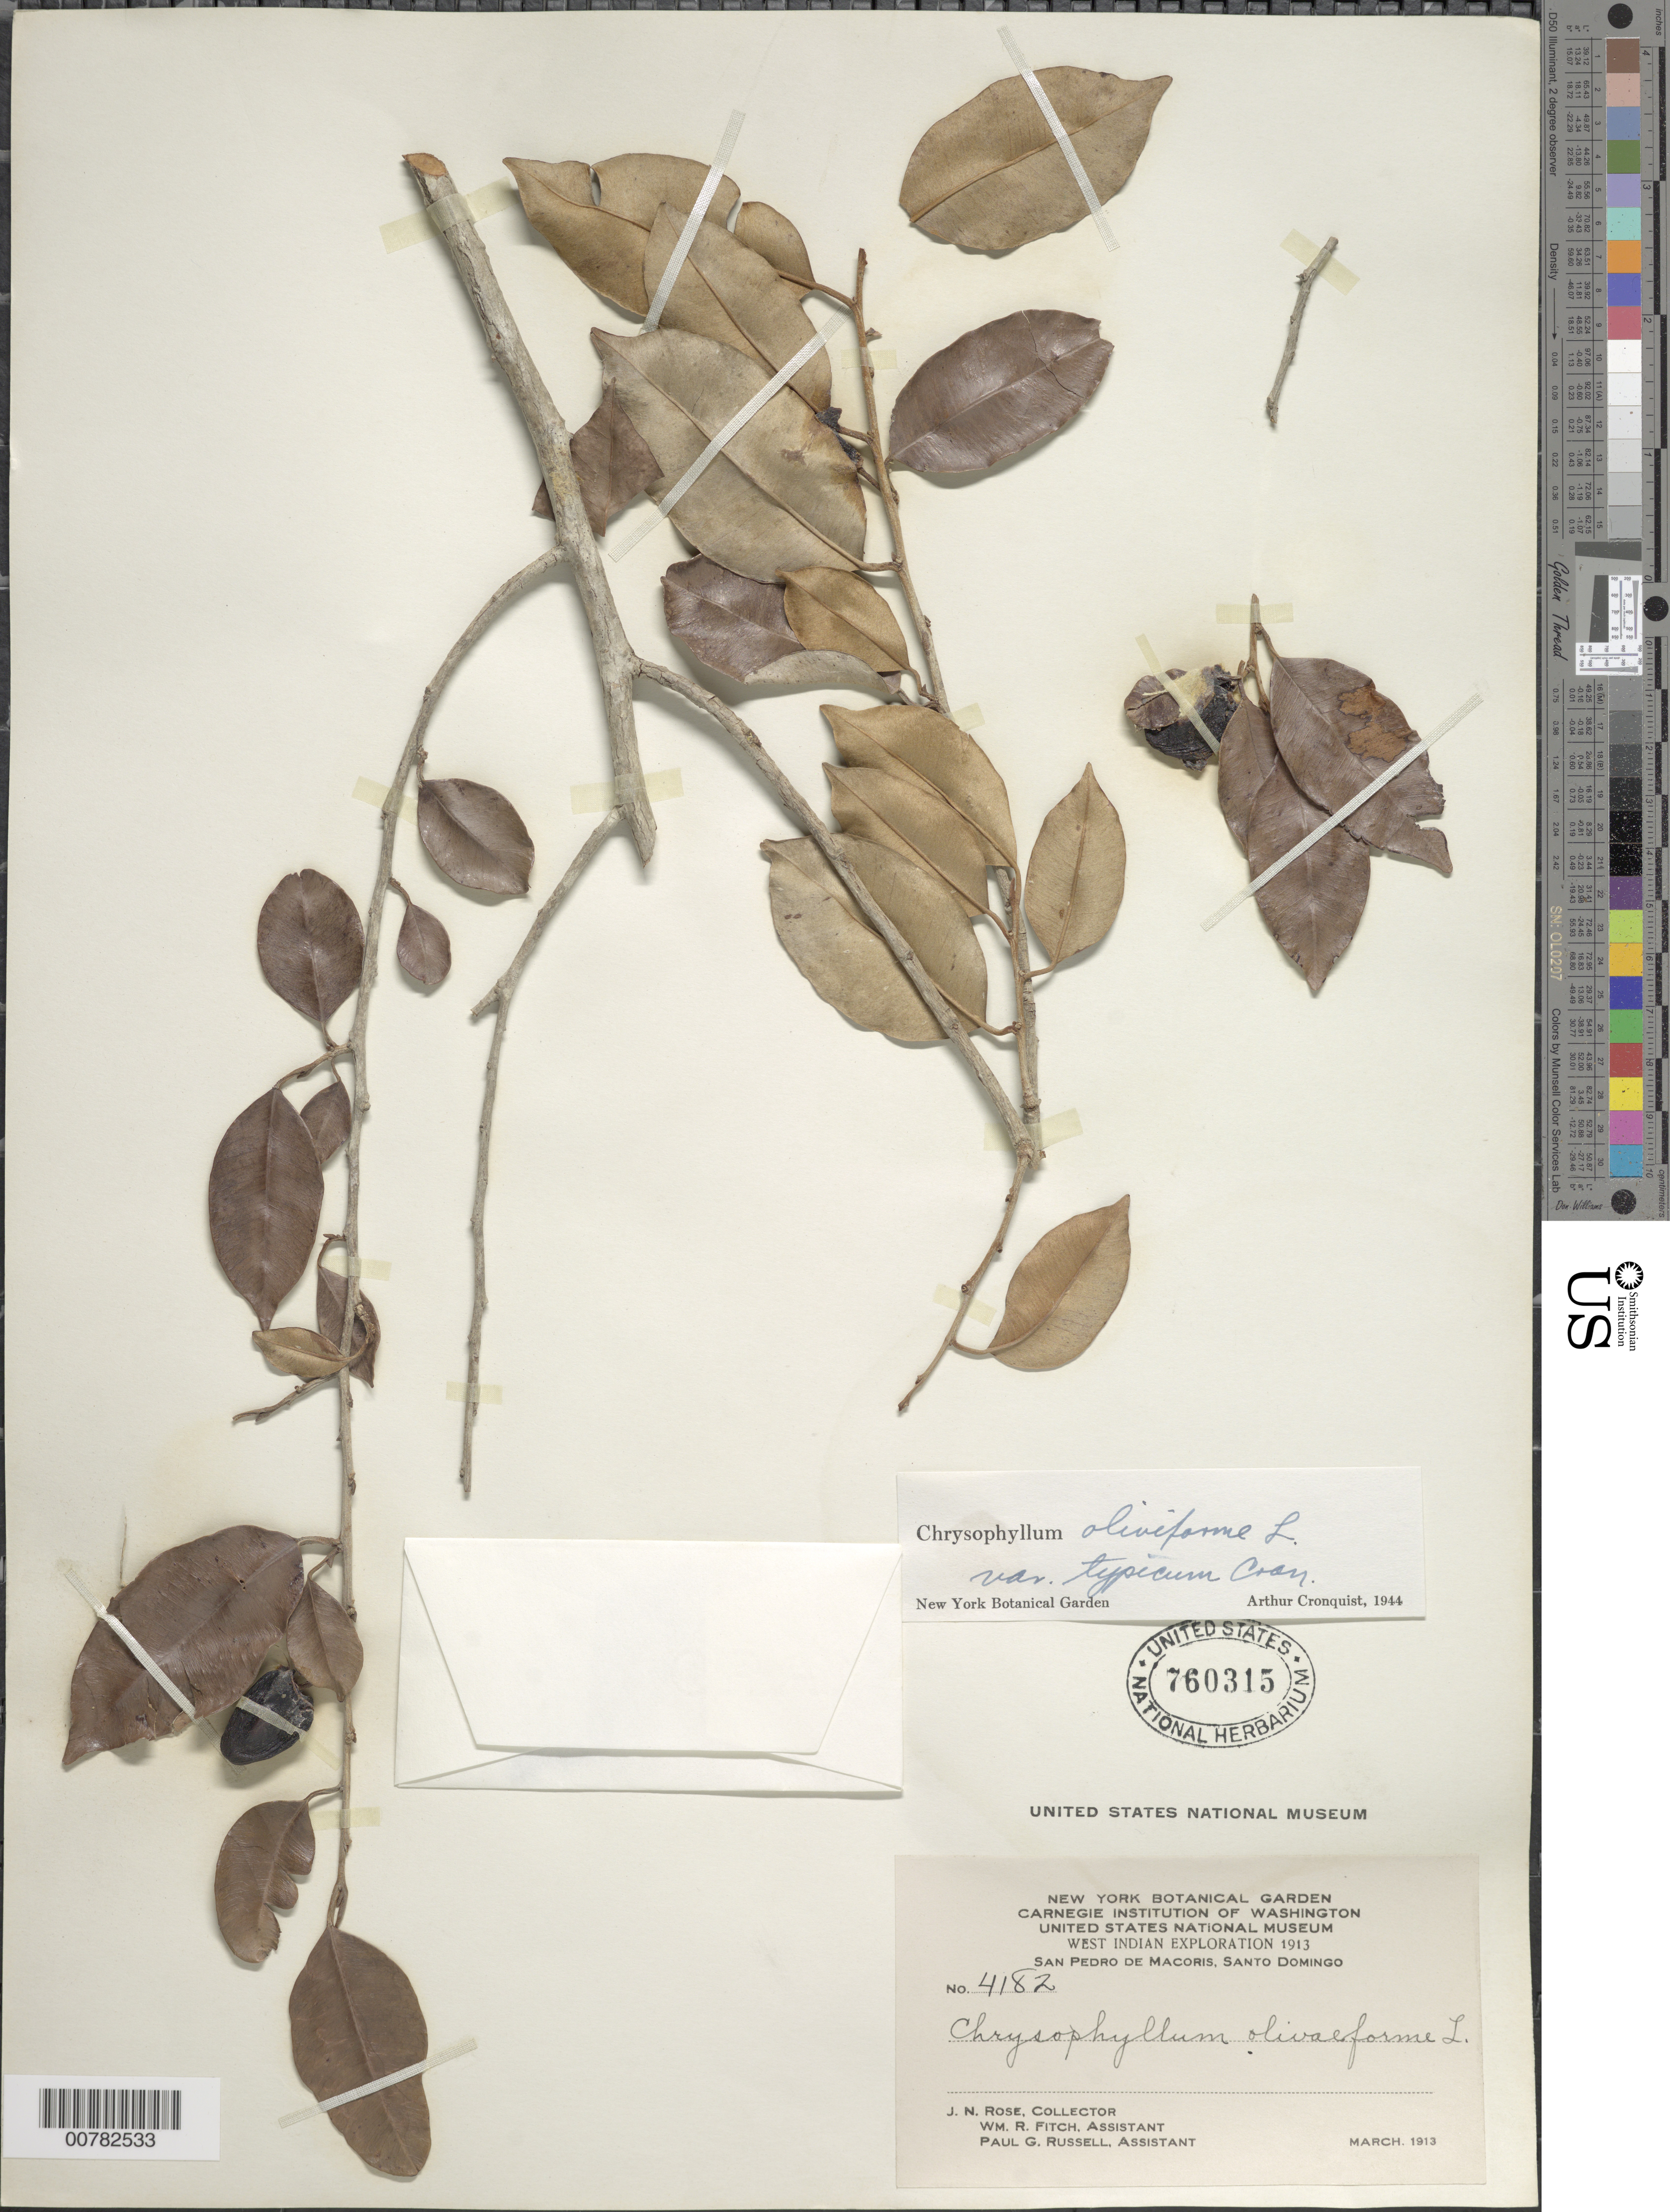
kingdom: Plantae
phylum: Tracheophyta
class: Magnoliopsida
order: Ericales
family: Sapotaceae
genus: Chrysophyllum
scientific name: Chrysophyllum oliviforme subsp. oliviforme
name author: L.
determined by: Cronquist, A. J.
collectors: J. N. Rose, W. R. Fitch & P. G. Russell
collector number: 4182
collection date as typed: Mar 1913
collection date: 1913-03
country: Dominican Republic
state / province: San Pedro de Macoris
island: Hispaniola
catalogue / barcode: US 760315